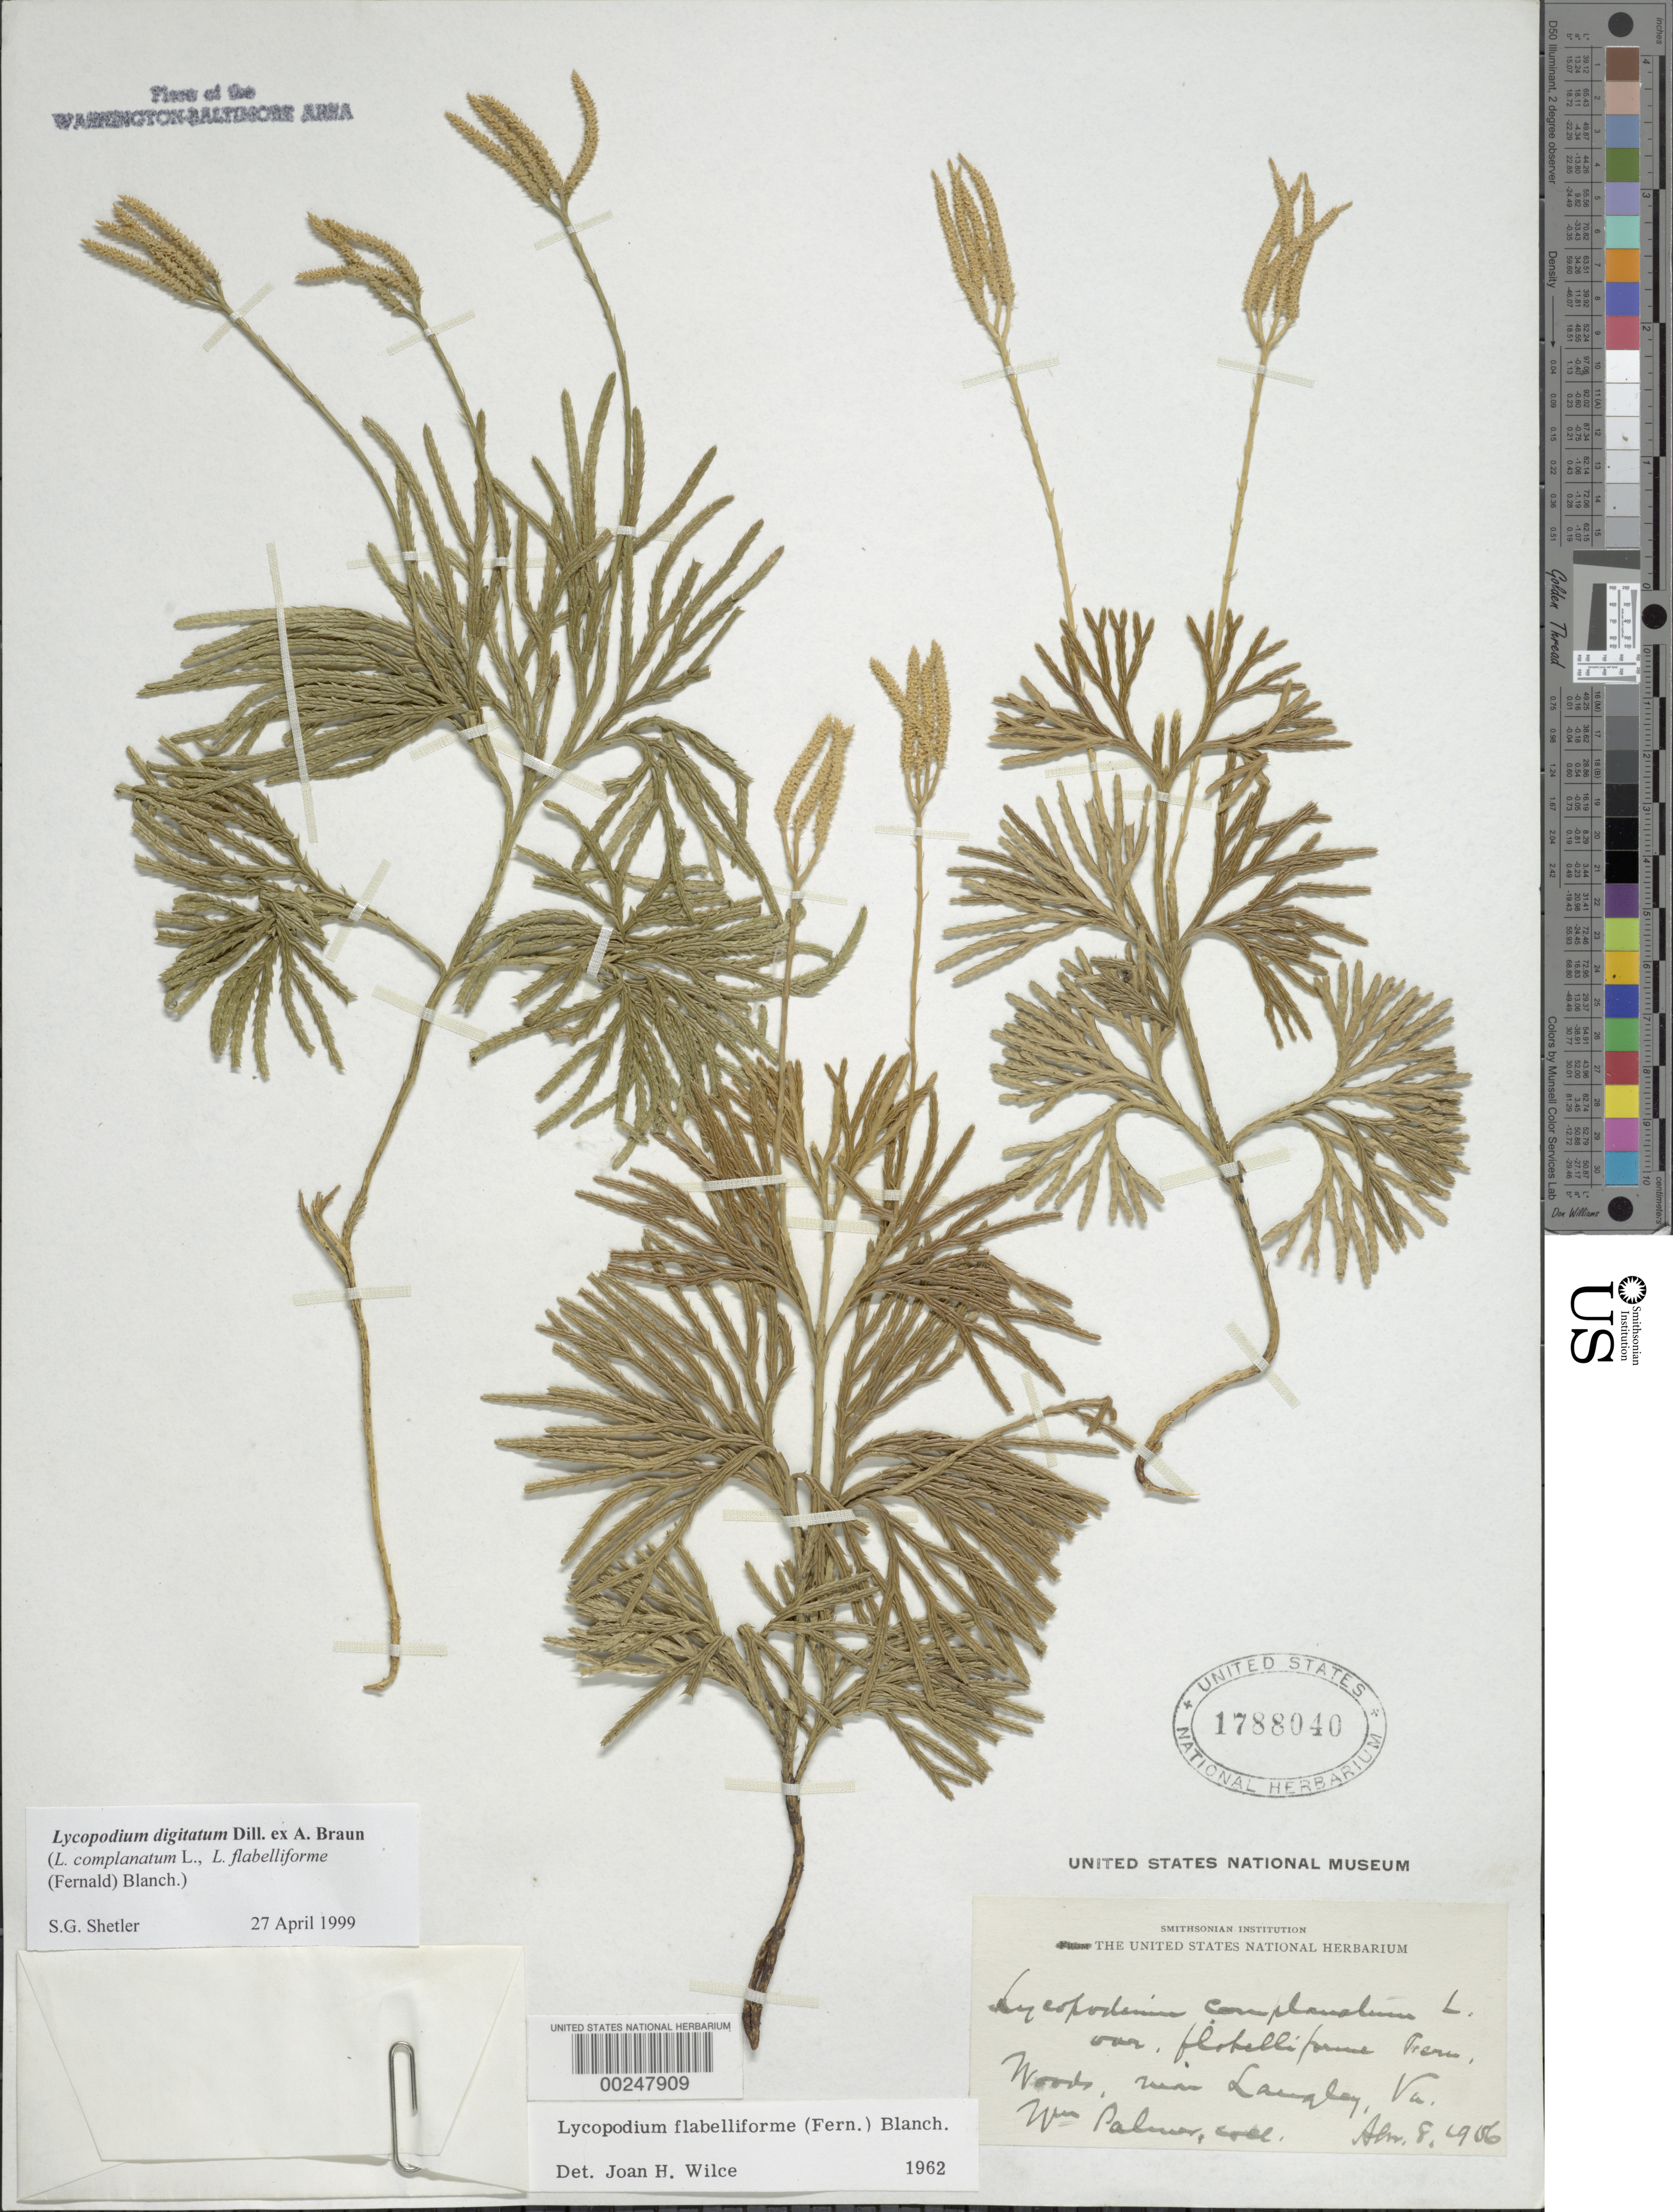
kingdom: Plantae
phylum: Tracheophyta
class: Lycopodiopsida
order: Lycopodiales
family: Lycopodiaceae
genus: Diphasiastrum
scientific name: Diphasiastrum digitatum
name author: (Dill. ex A. Braun) Holub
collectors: W. Palmer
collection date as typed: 08 Apr 1906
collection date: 1906-04-08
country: United States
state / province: Virginia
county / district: Fairfax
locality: Near Langley, Potomac Bluffs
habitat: Woods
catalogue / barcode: US 1788040